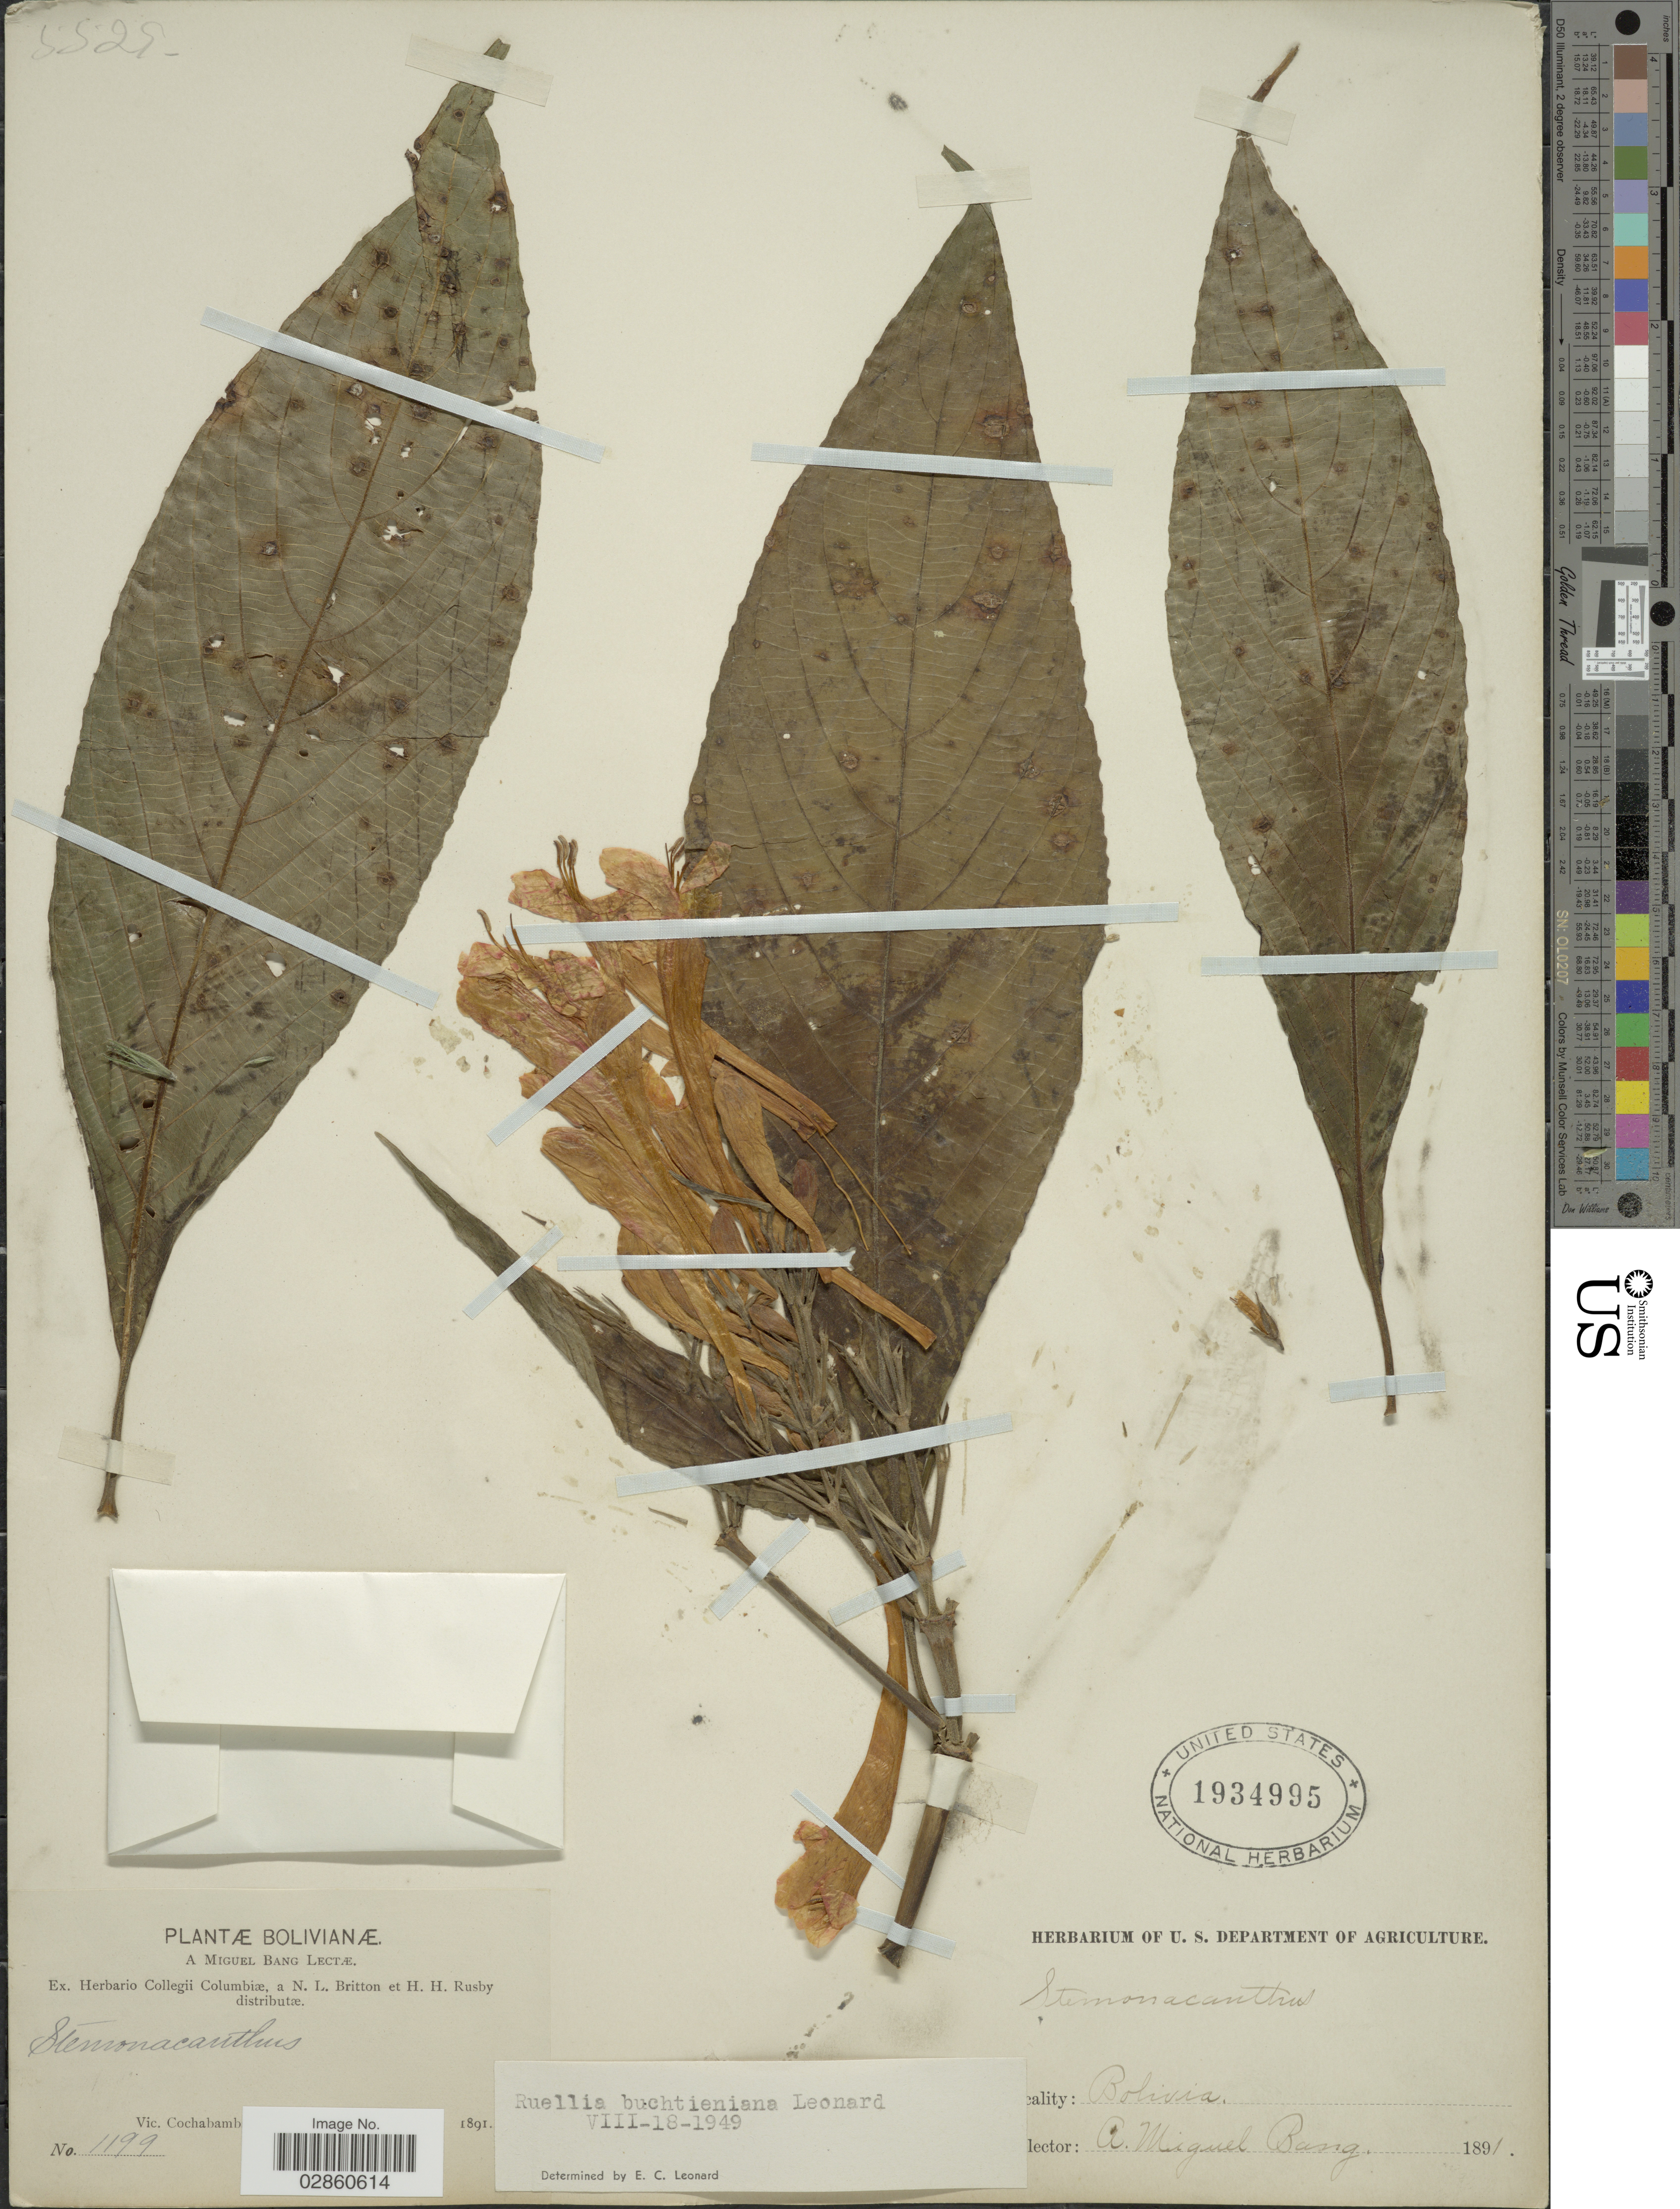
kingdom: Plantae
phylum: Tracheophyta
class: Magnoliopsida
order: Lamiales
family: Acanthaceae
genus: Ruellia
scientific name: Ruellia haenkeana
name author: (Nees) Wassh.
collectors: M. Bang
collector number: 1199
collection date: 1891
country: Bolivia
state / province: Cochabamba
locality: Vic. Cochabamba.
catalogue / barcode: US 1934995